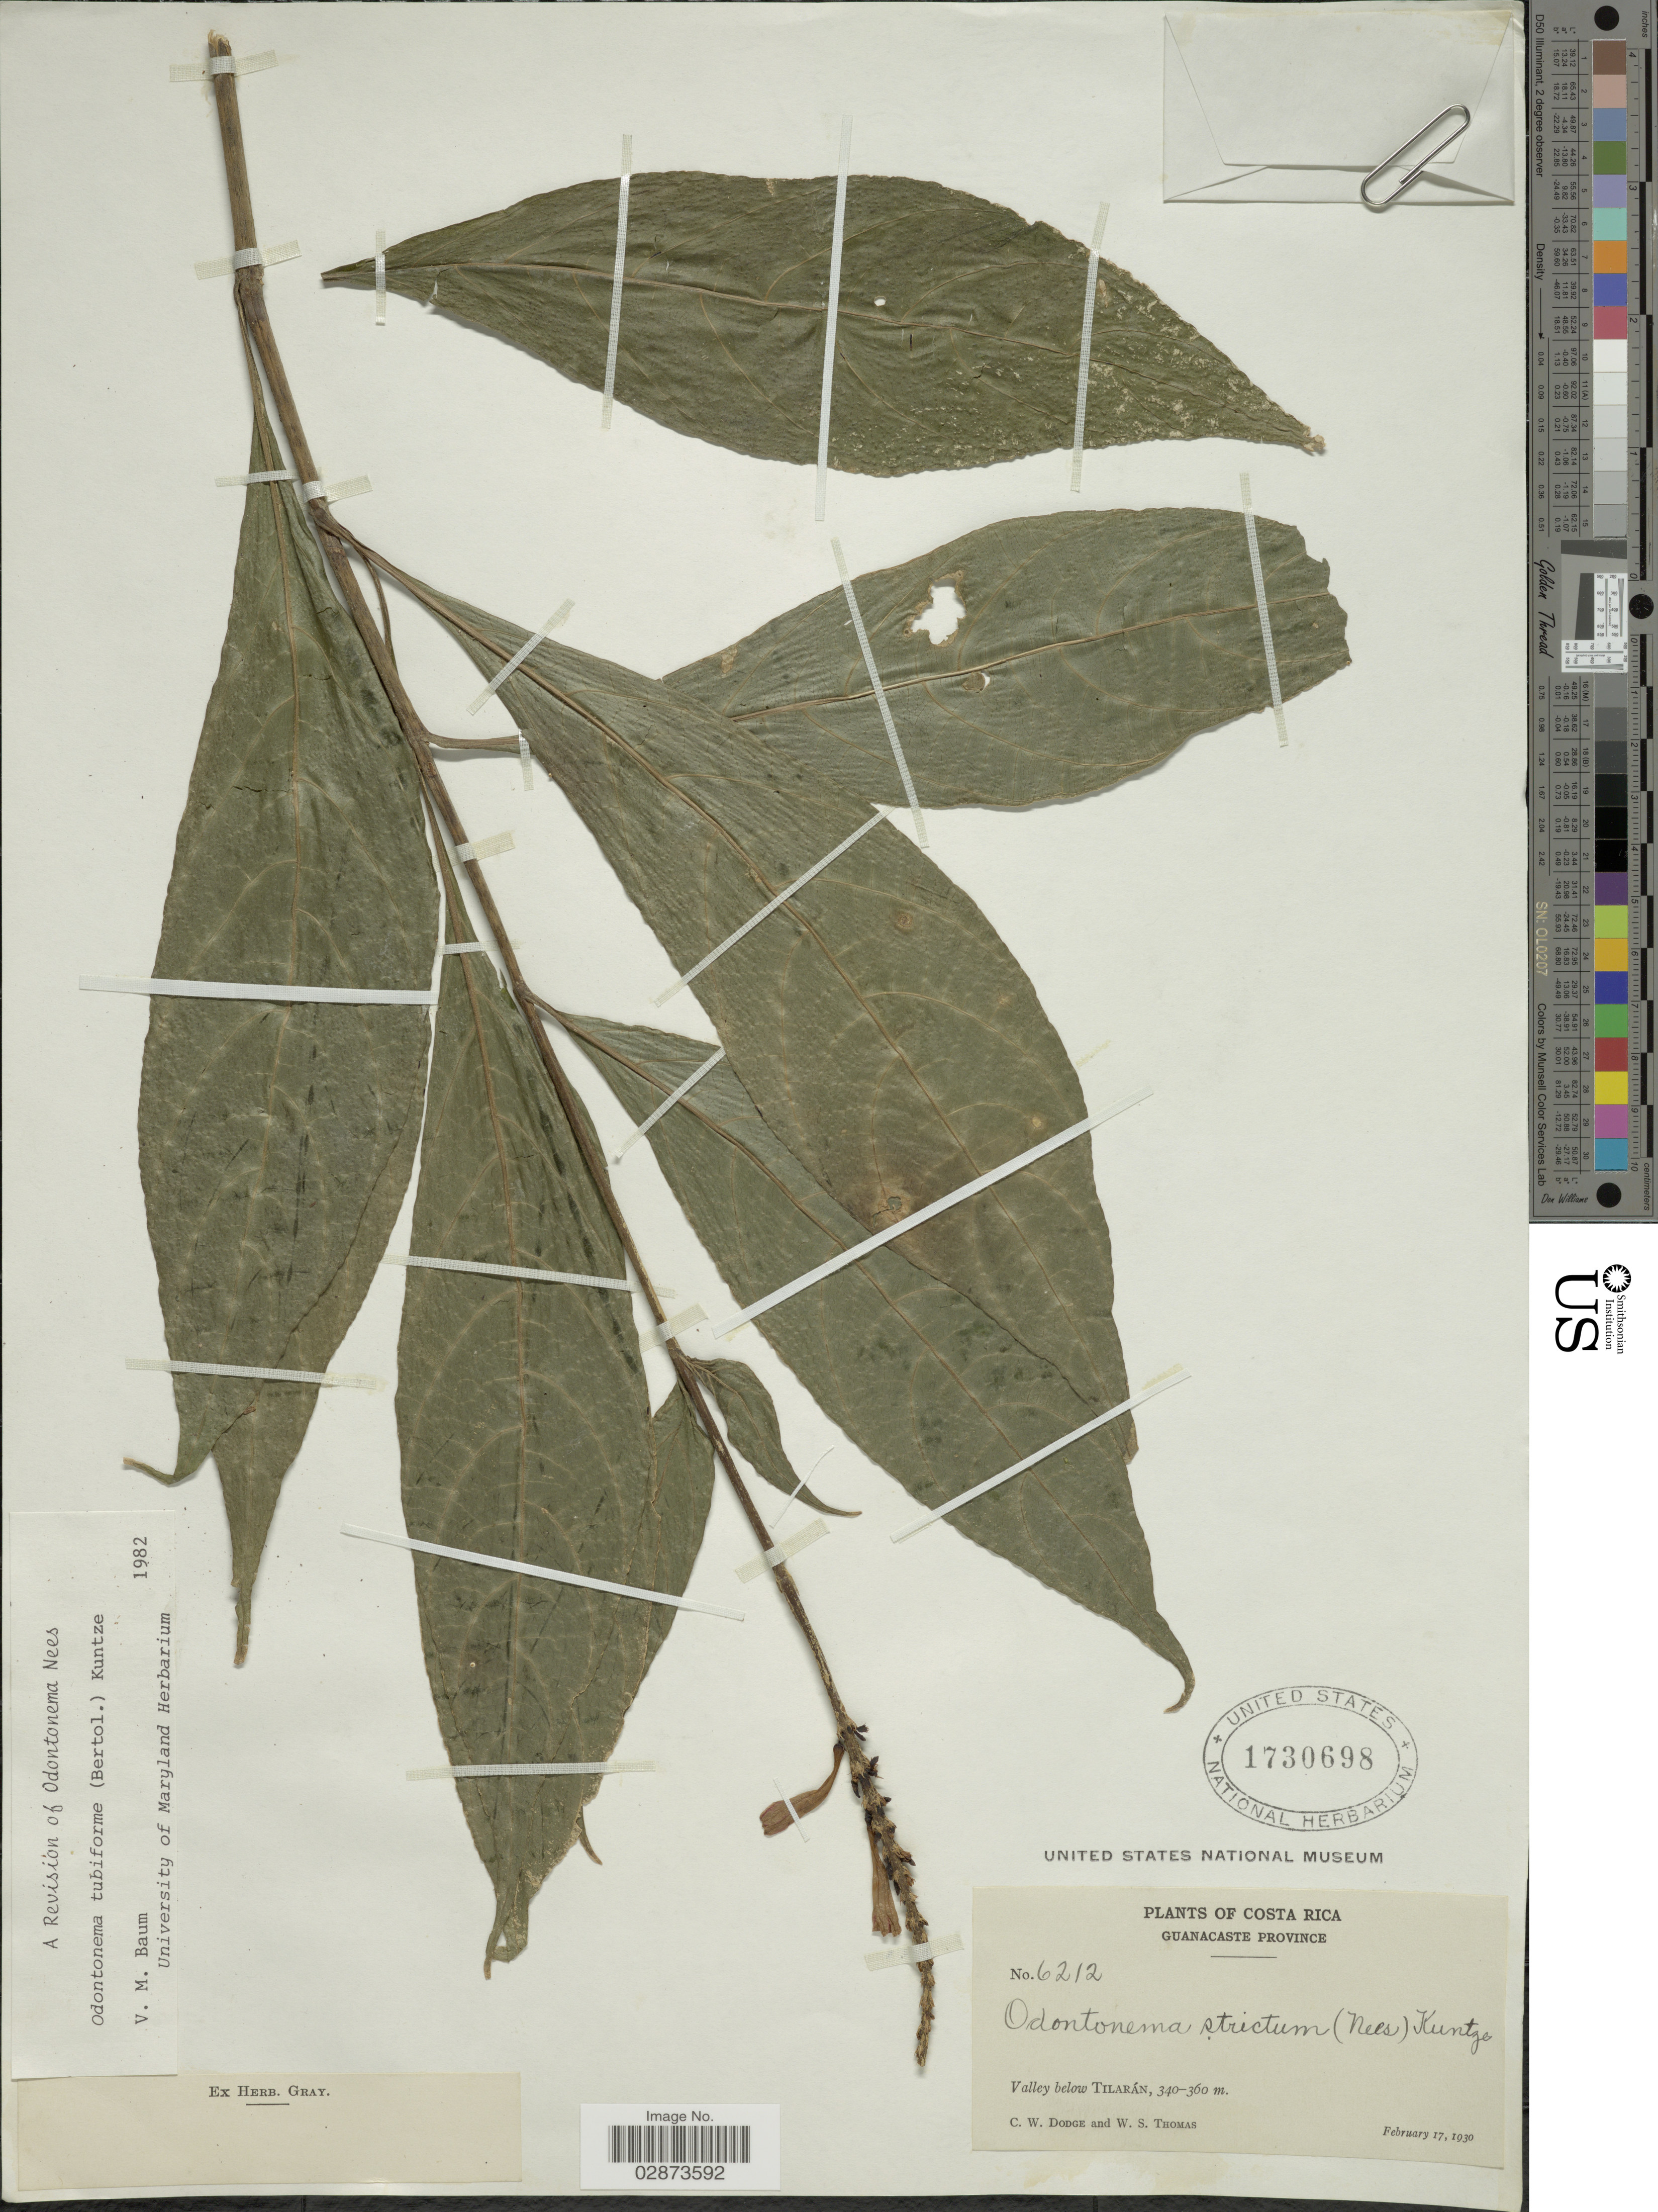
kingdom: Plantae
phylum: Tracheophyta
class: Magnoliopsida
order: Lamiales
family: Acanthaceae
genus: Odontonema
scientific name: Odontonema tubaeforme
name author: (Bertol.) Kuntze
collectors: C. Dodge & W. S. Thomas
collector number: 6212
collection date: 1930-02-17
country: Costa Rica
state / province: Guanacaste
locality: Guanacaste Province. Valley below Tilarán.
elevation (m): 340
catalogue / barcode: US 1730698